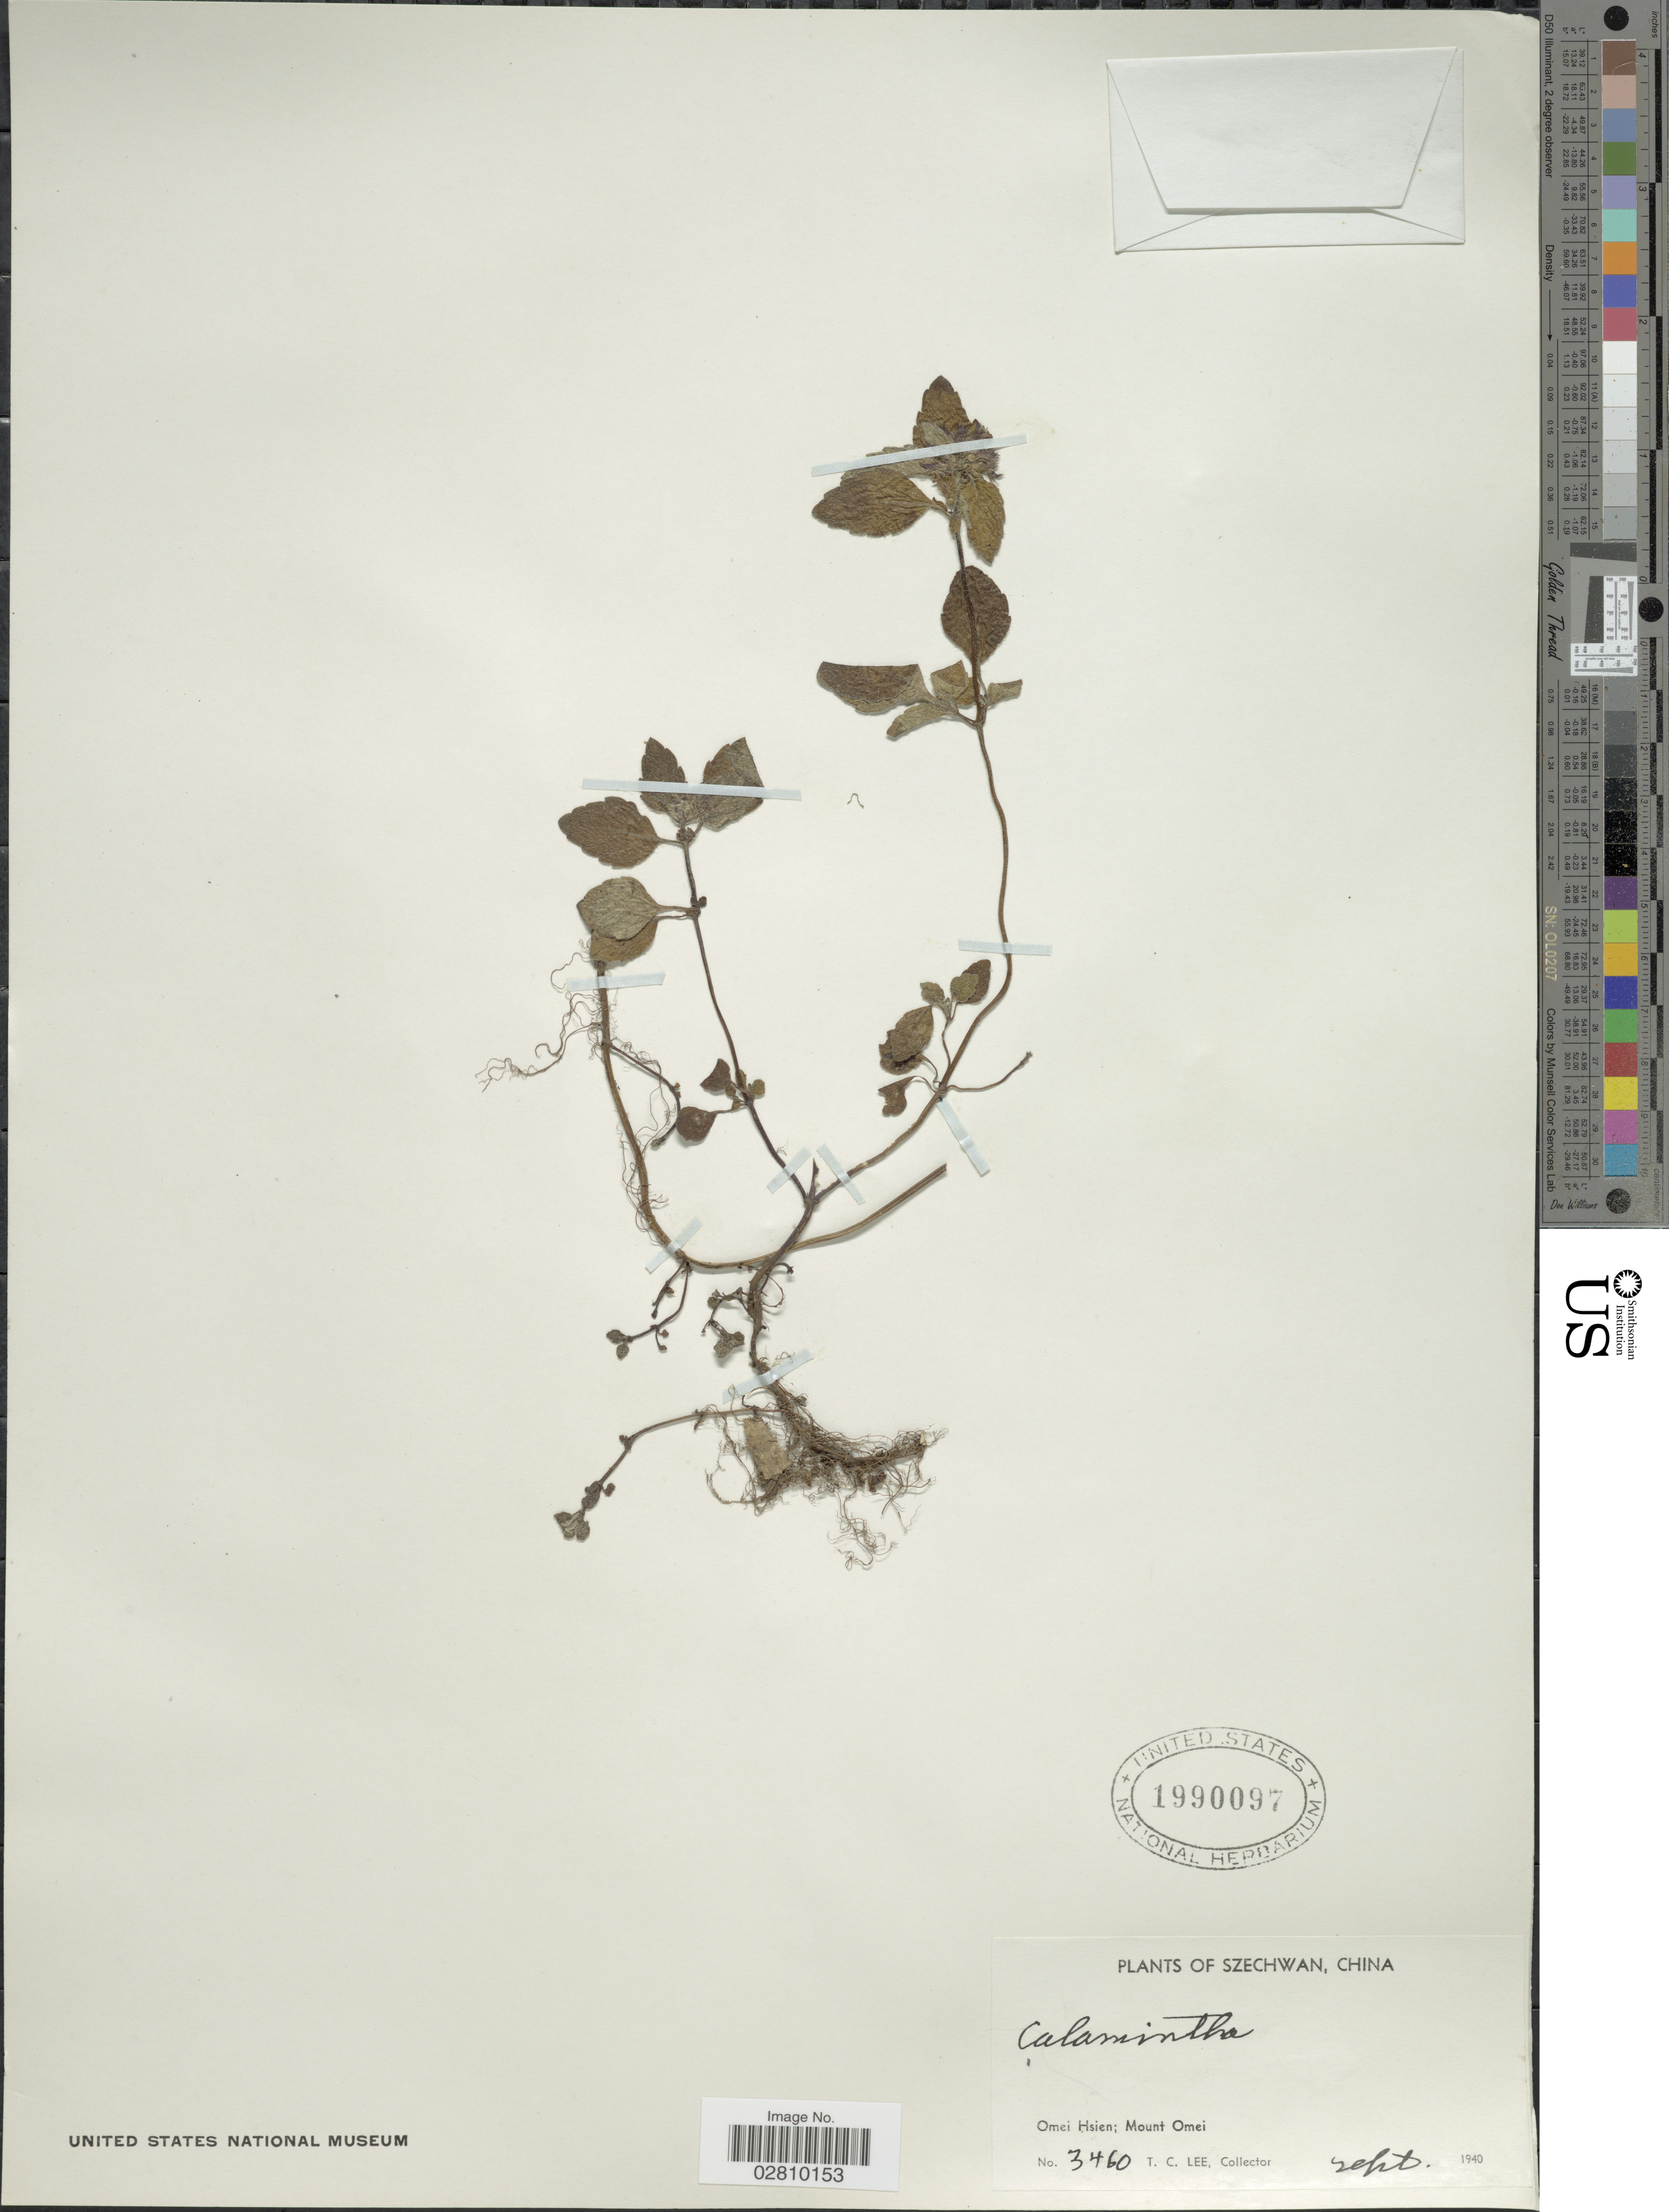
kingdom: Plantae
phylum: Tracheophyta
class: Magnoliopsida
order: Lamiales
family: Lamiaceae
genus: Calamintha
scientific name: Calamintha sp.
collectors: T. Lee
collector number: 3460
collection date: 1940-09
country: China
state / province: Sichuan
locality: Szechwan. Omei Hsien; Mount Omei.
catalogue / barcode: US 1990097